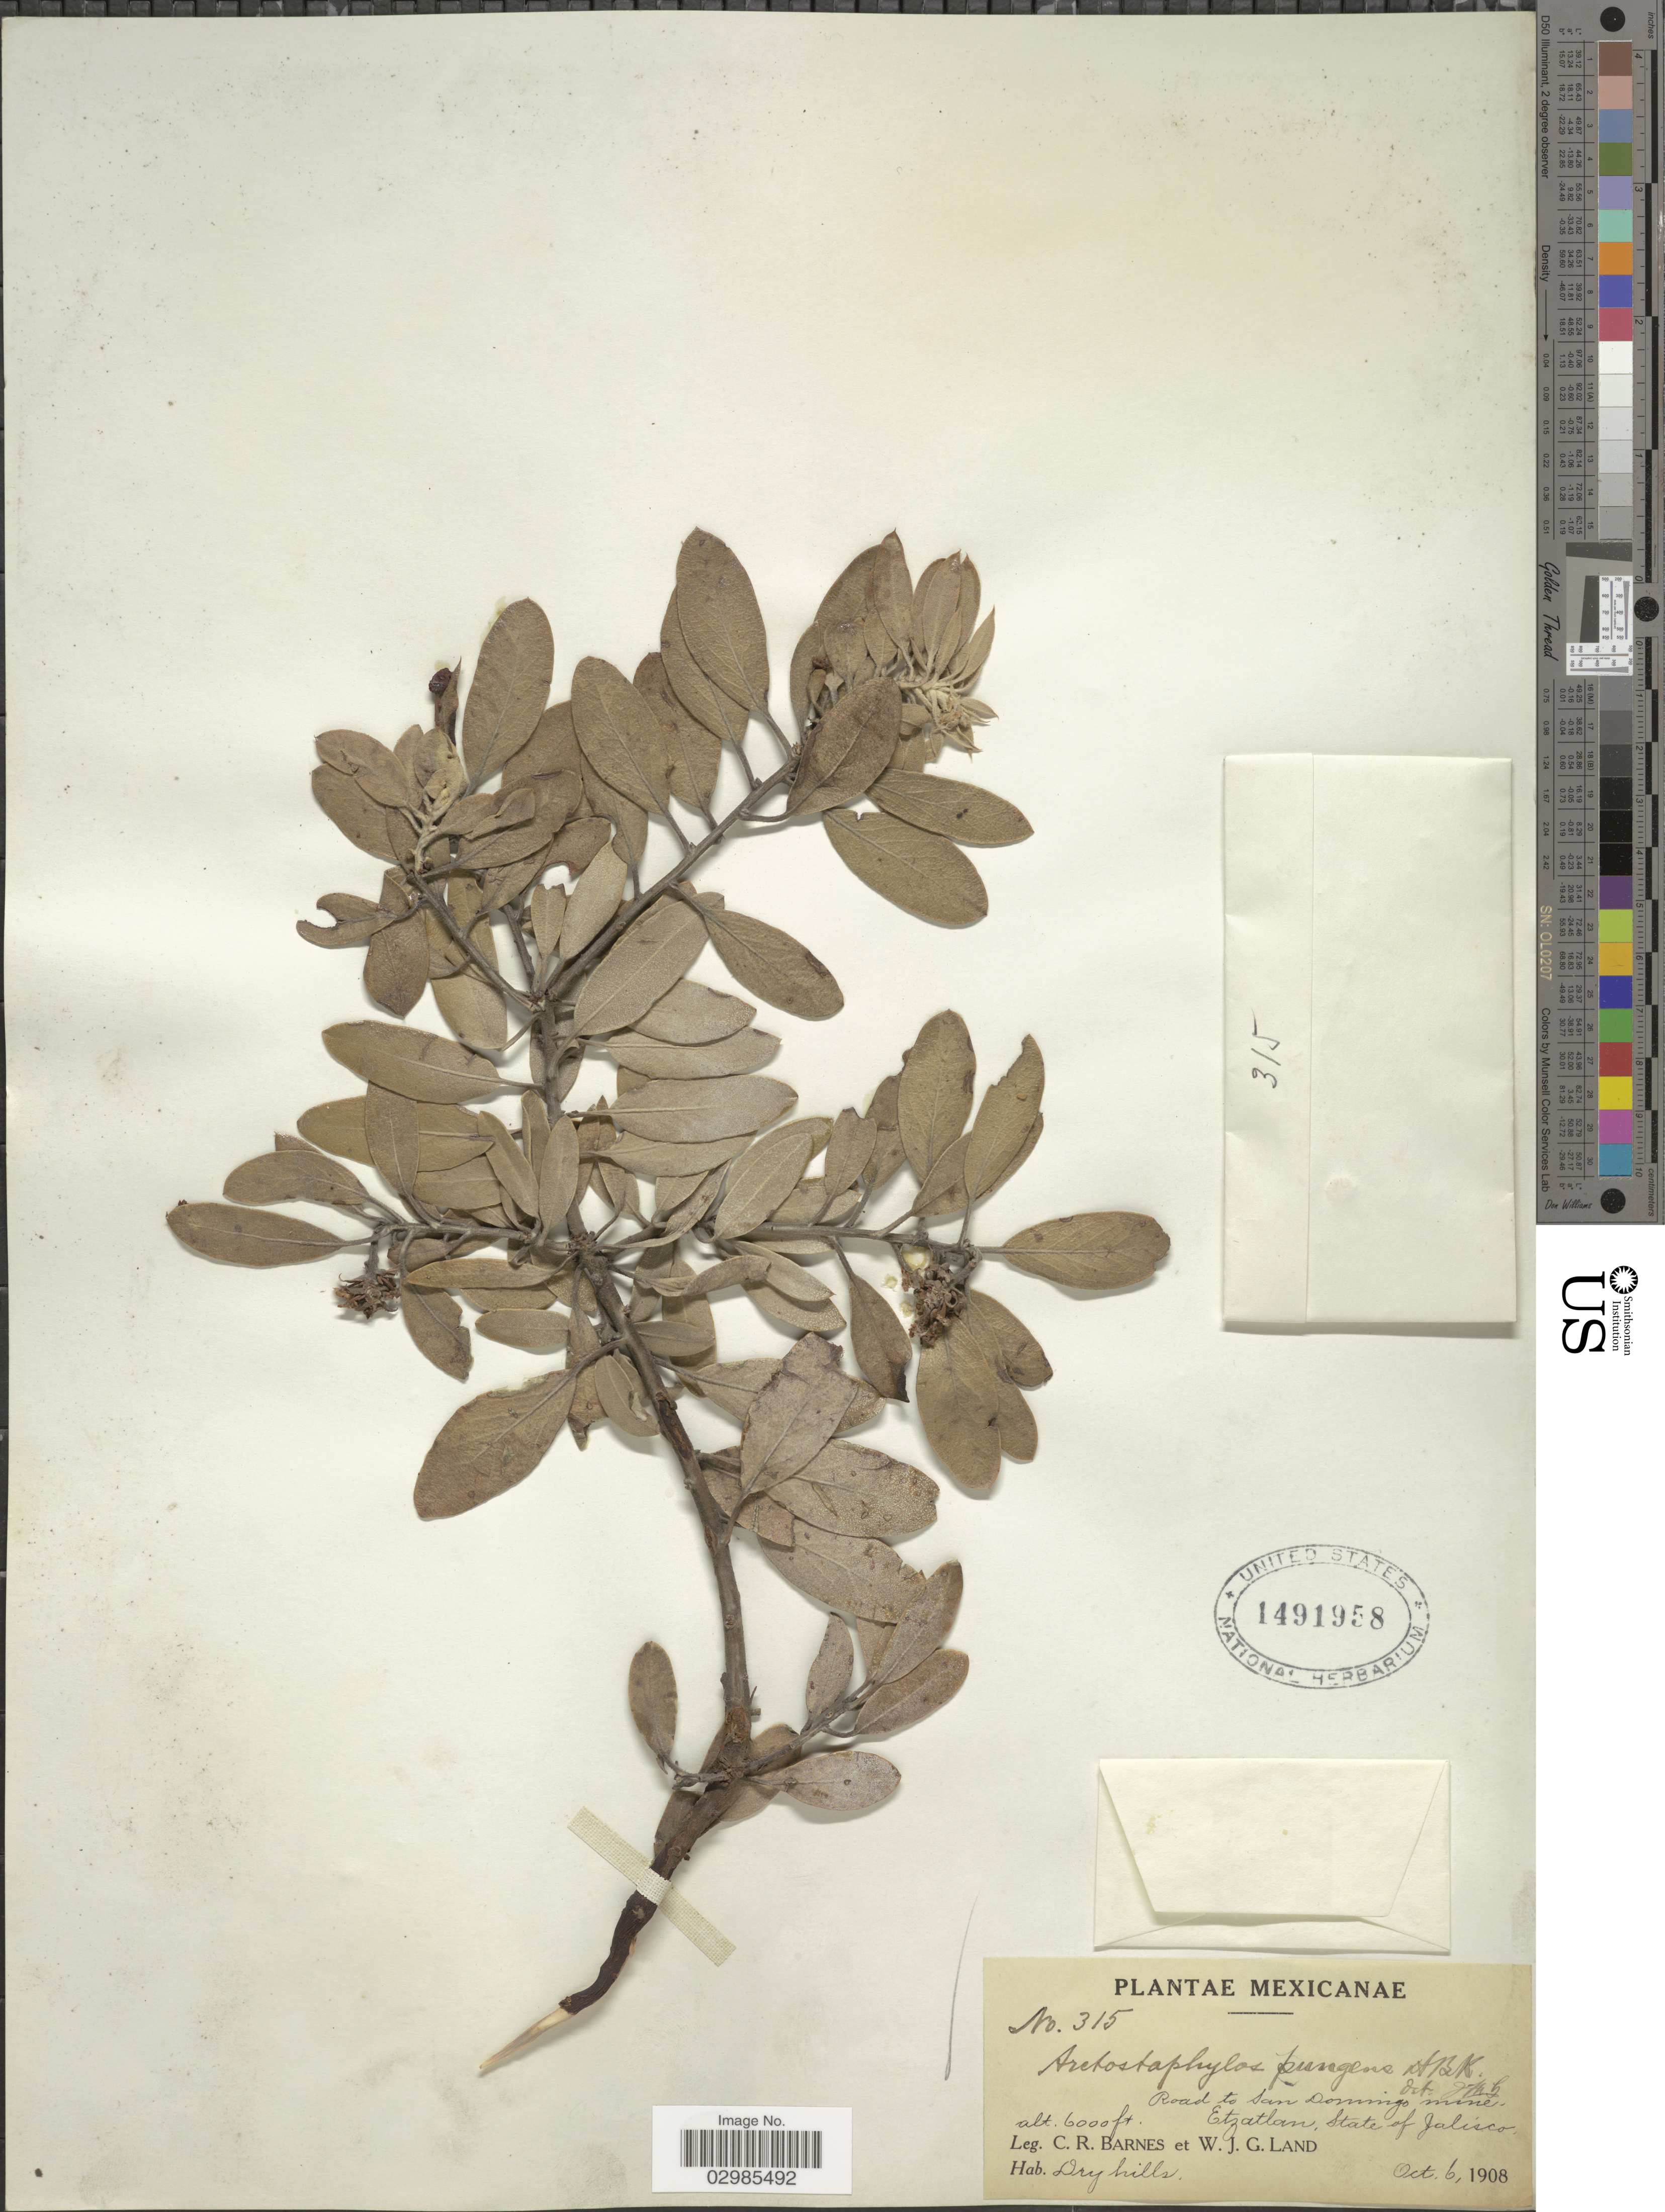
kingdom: Plantae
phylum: Tracheophyta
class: Magnoliopsida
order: Ericales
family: Ericaceae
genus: Arctostaphylos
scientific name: Arctostaphylos pungens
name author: Kunth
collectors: C. R. Barnes & W. J. G. Land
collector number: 315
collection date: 1908-10-06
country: Mexico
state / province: Jalisco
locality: Road to San Domingo mine, Etzatlan, State of Jalisco.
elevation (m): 1829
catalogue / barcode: US 1491958